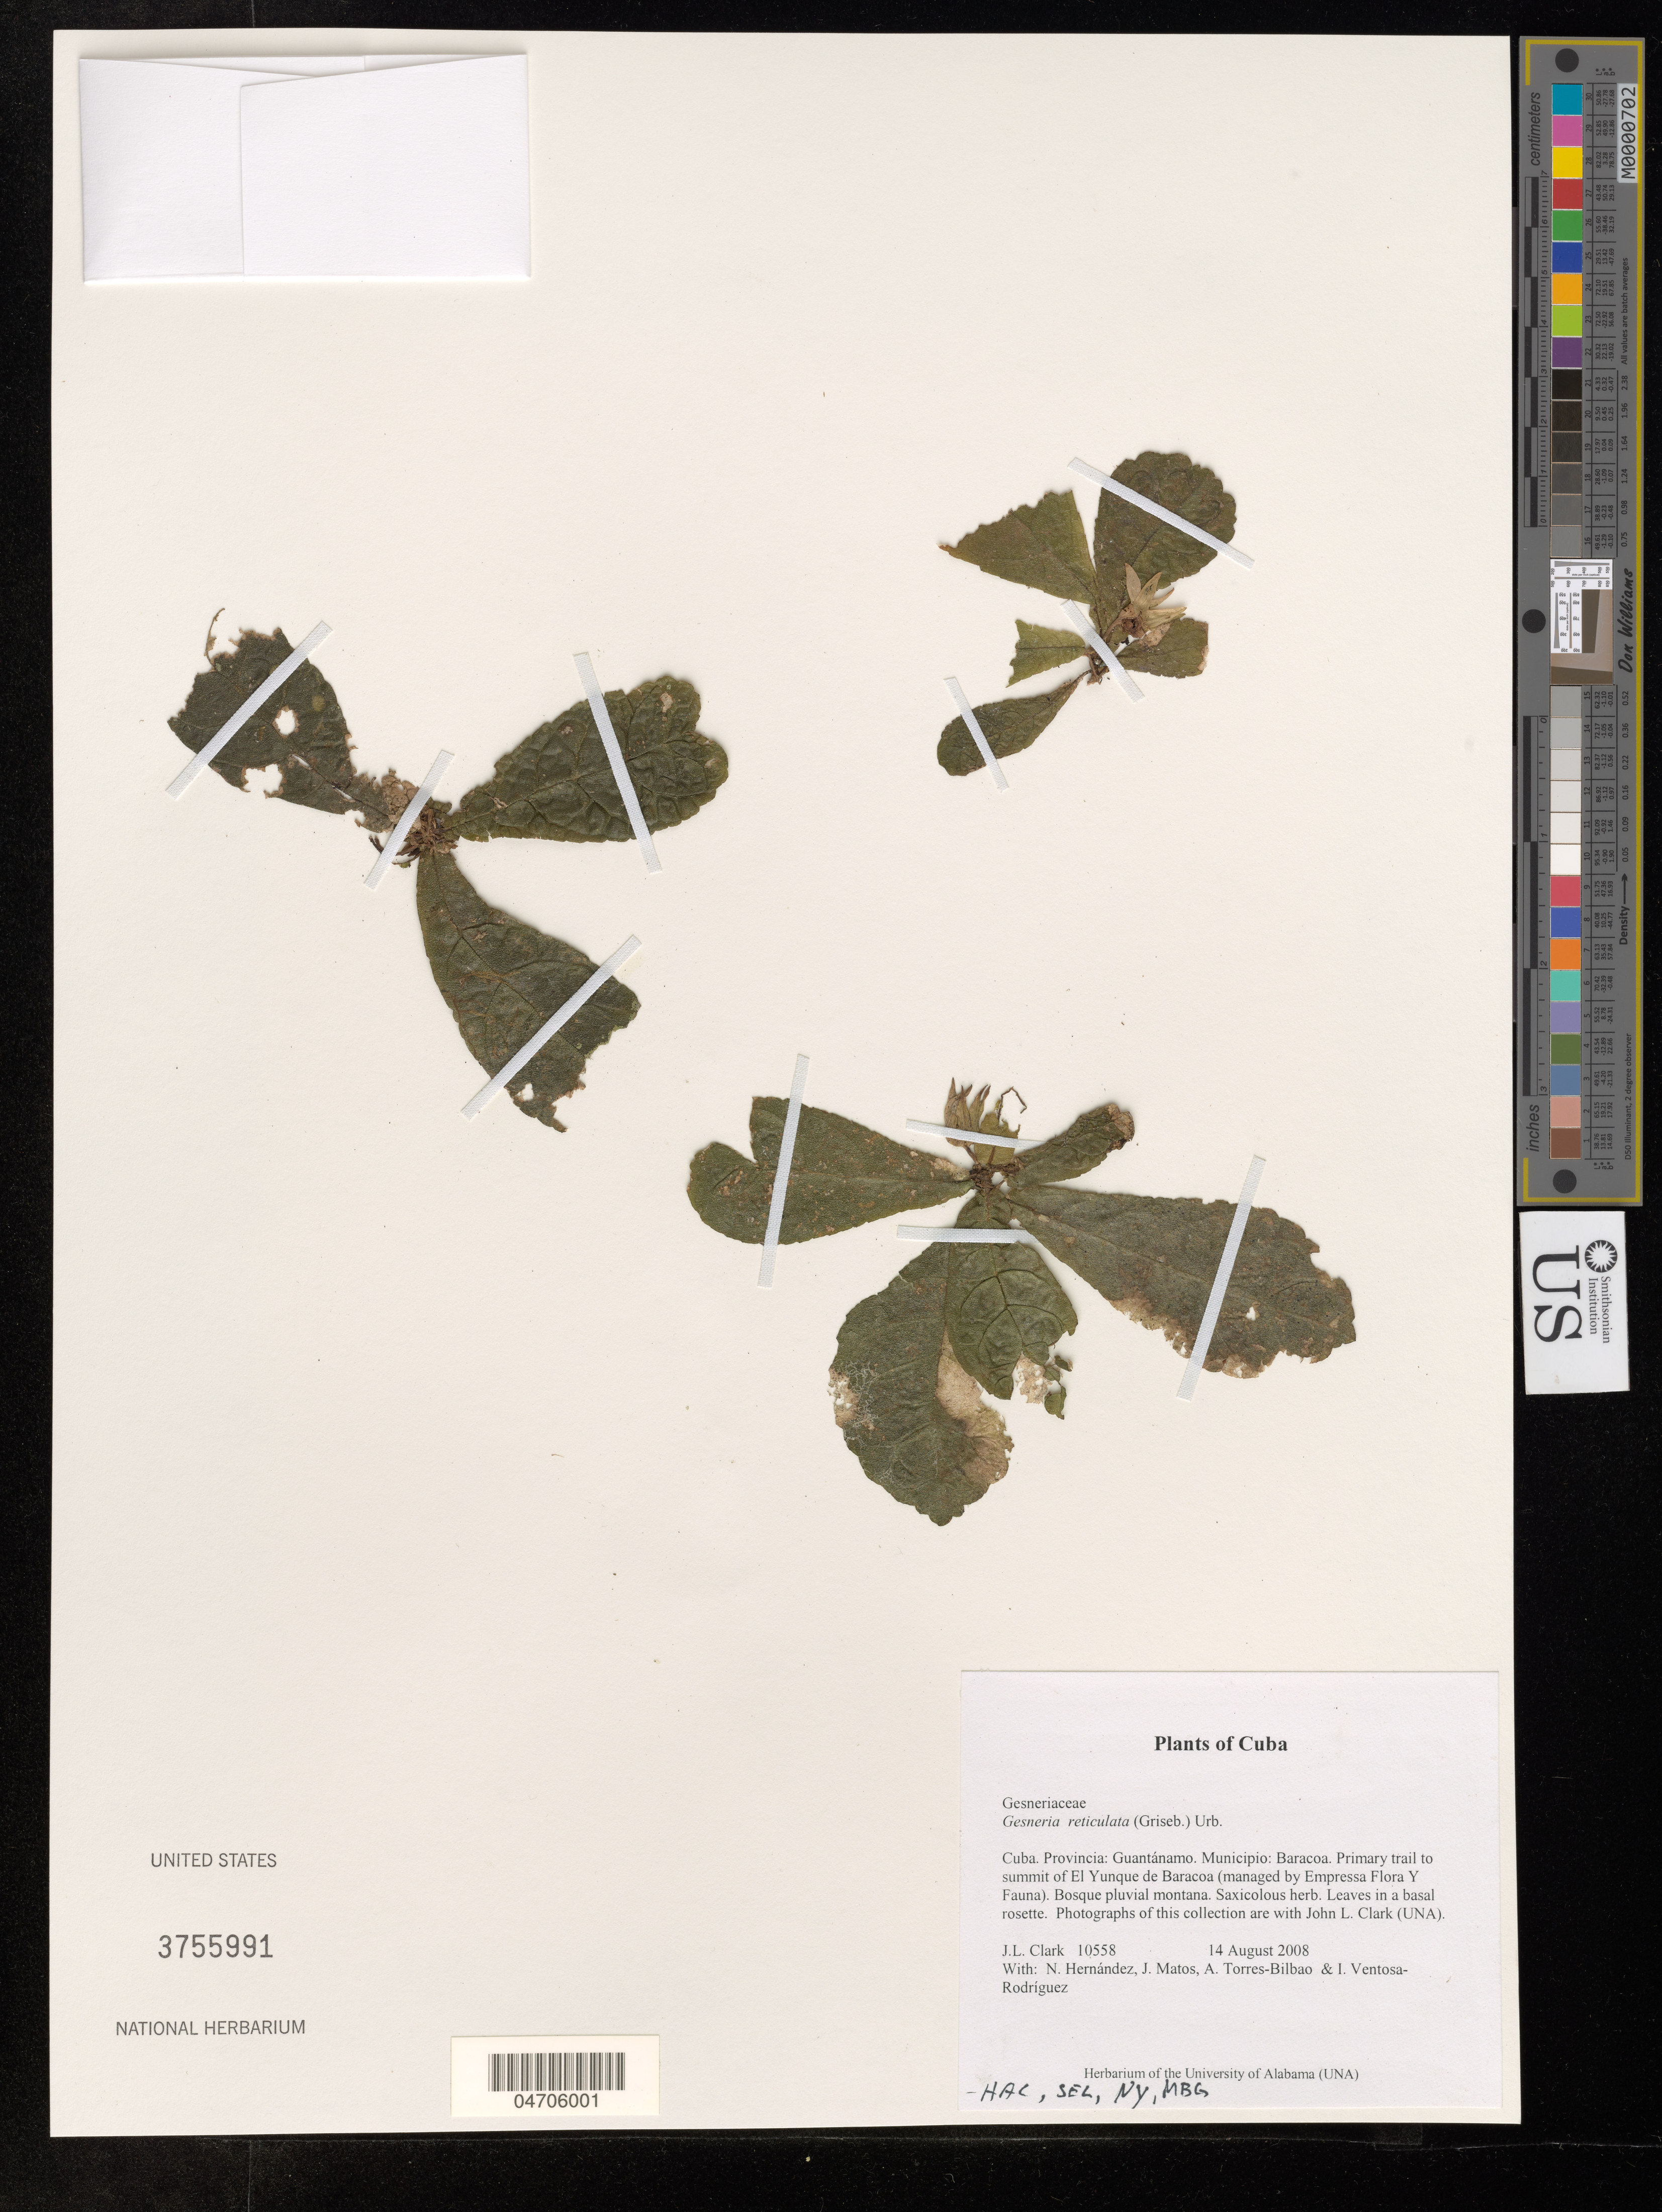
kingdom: Plantae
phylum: Tracheophyta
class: Magnoliopsida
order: Lamiales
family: Gesneriaceae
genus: Gesneria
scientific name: Gesneria reticulata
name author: (Griseb.) Urb.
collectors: J. L. Clark, N. Hernandez, J. Matos, A. Torres-Bilbao & I. Ventosa-Rodríquez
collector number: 10558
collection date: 2008-08-14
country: Cuba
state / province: Guantánamo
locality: Municipio: Baracoa. Primary trail to summit of El Yunque de Baracoa (managed by Empressa Flora Y Fauna).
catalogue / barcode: US 3755991